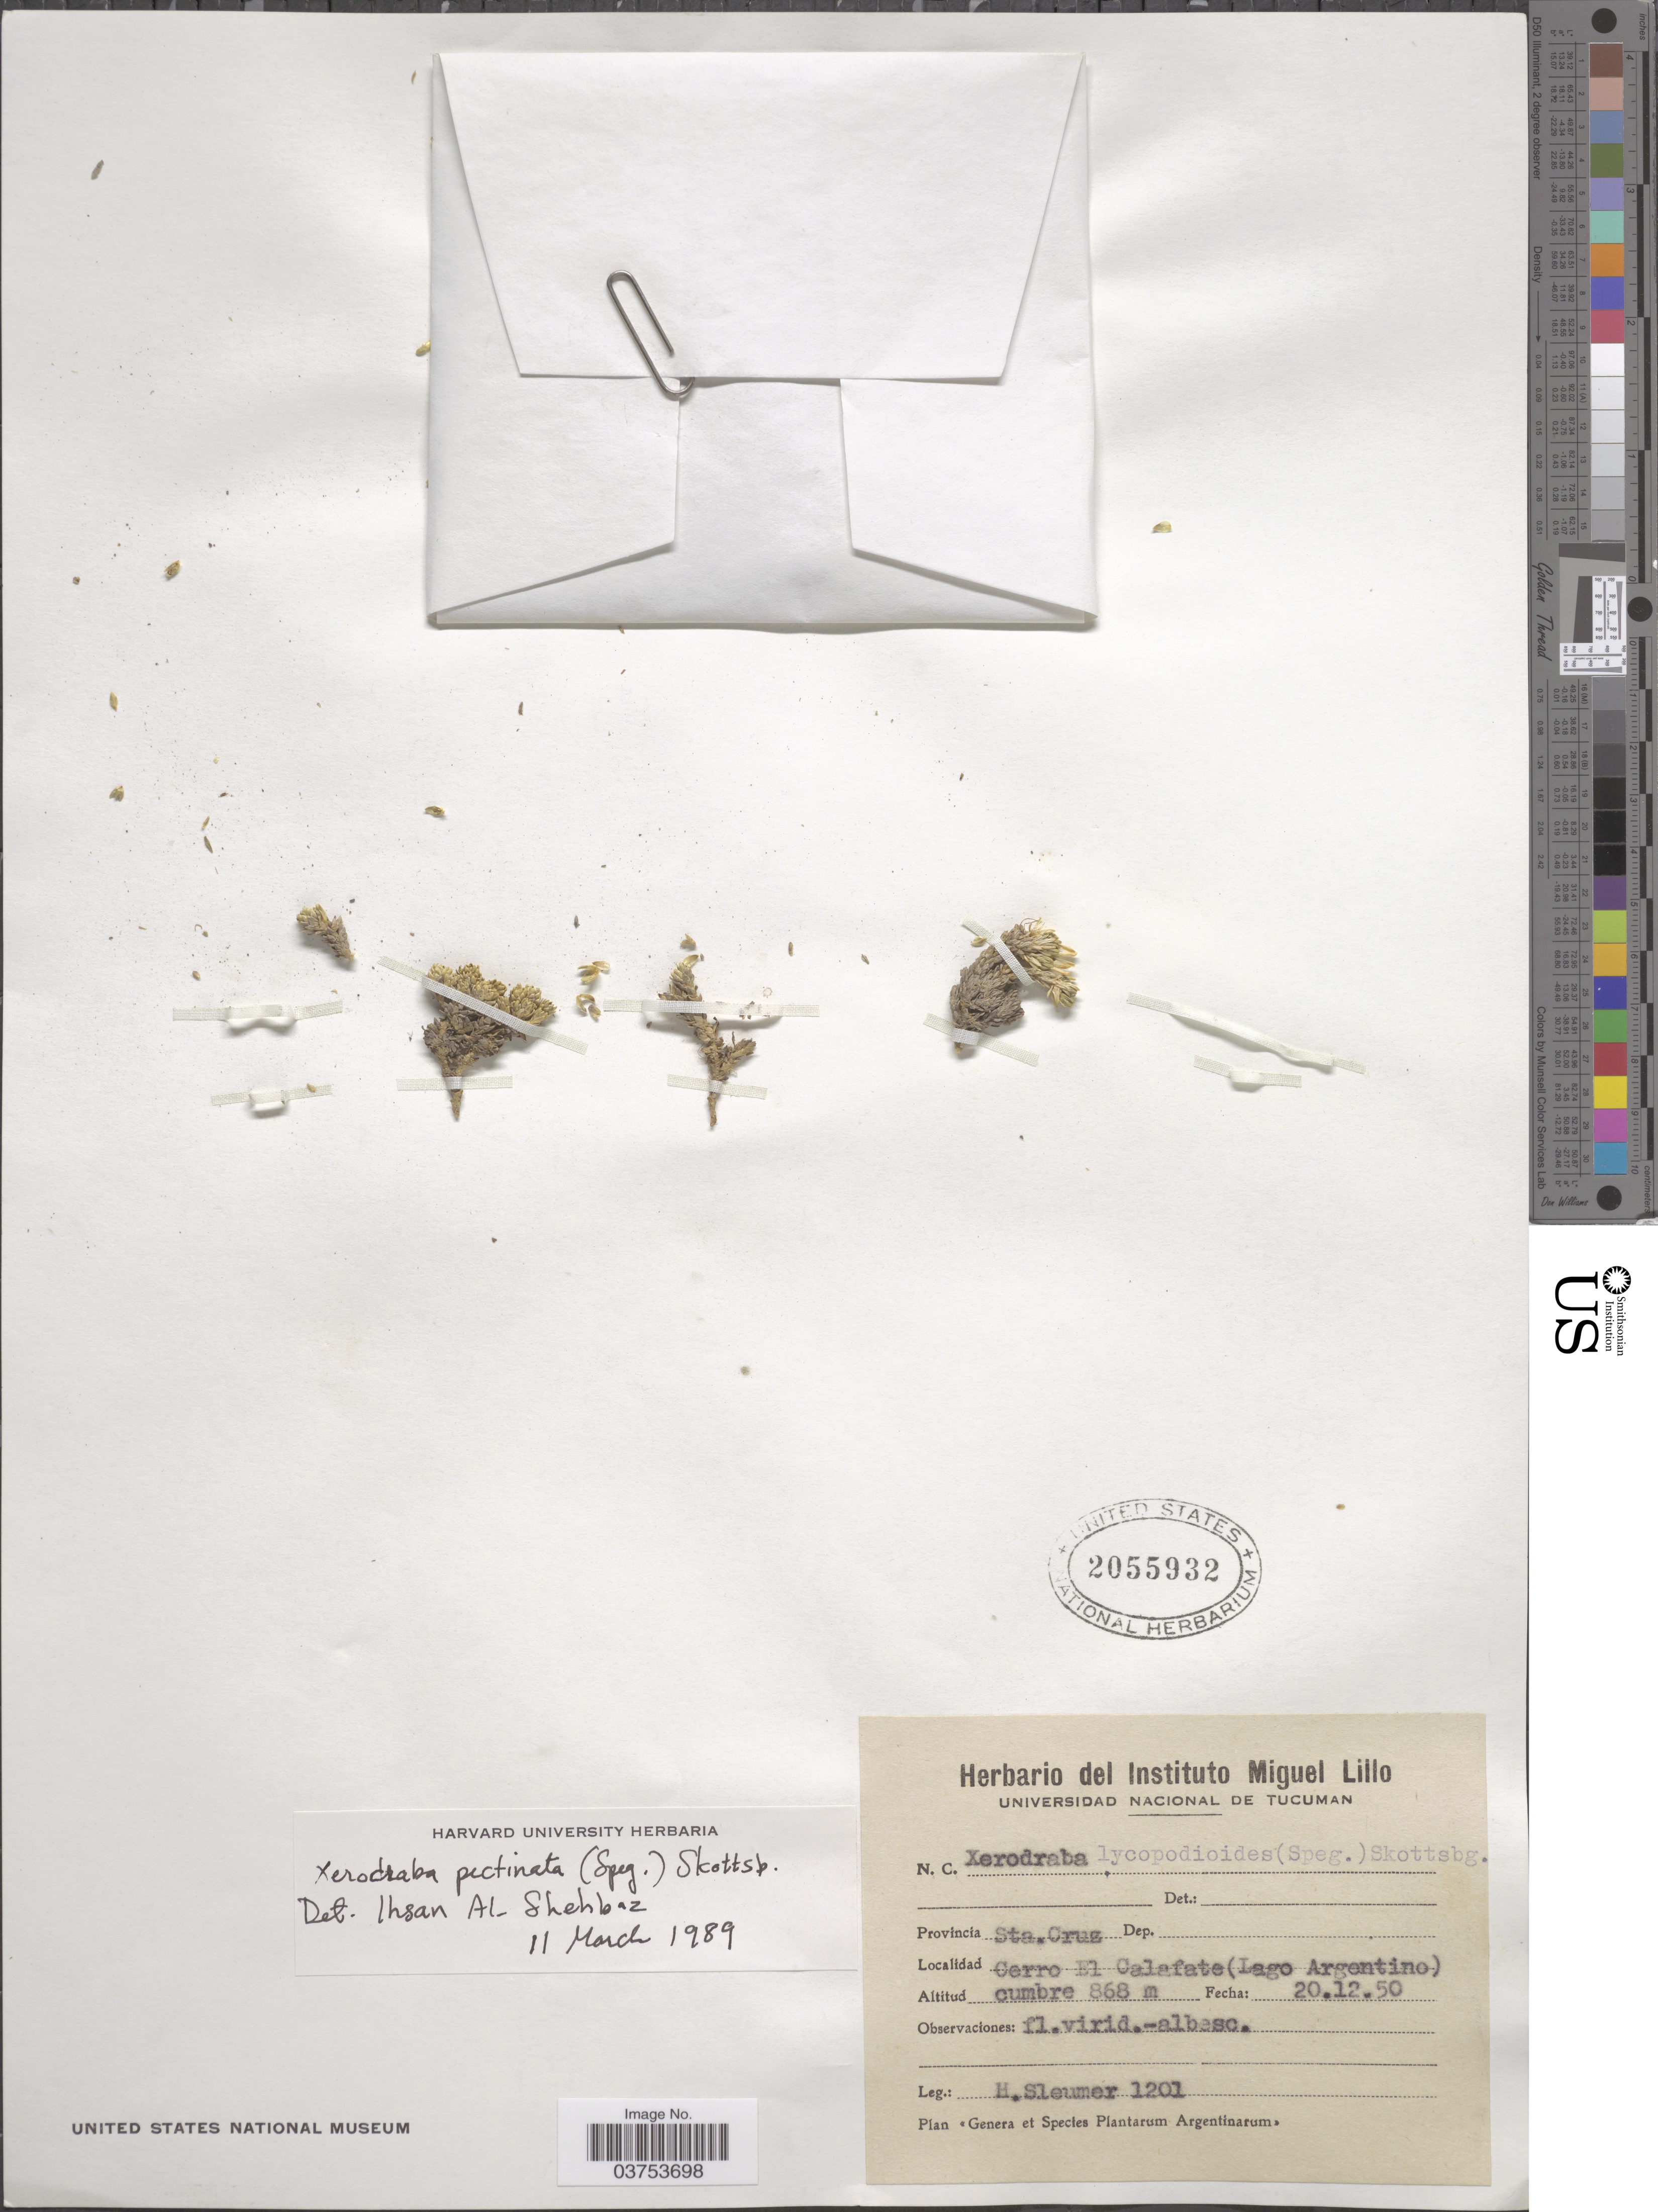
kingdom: Plantae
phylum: Tracheophyta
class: Magnoliopsida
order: Brassicales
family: Brassicaceae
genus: Xerodraba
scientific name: Xerodraba pectinata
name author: Skottsb.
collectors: H. O. Sleumer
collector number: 1201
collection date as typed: Transcribed d/m/y: 20/12/50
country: Argentina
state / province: Santa Cruz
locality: Sta. Cruz. Cerro El Calafate (Lago Argentino).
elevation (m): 868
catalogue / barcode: US 2055932